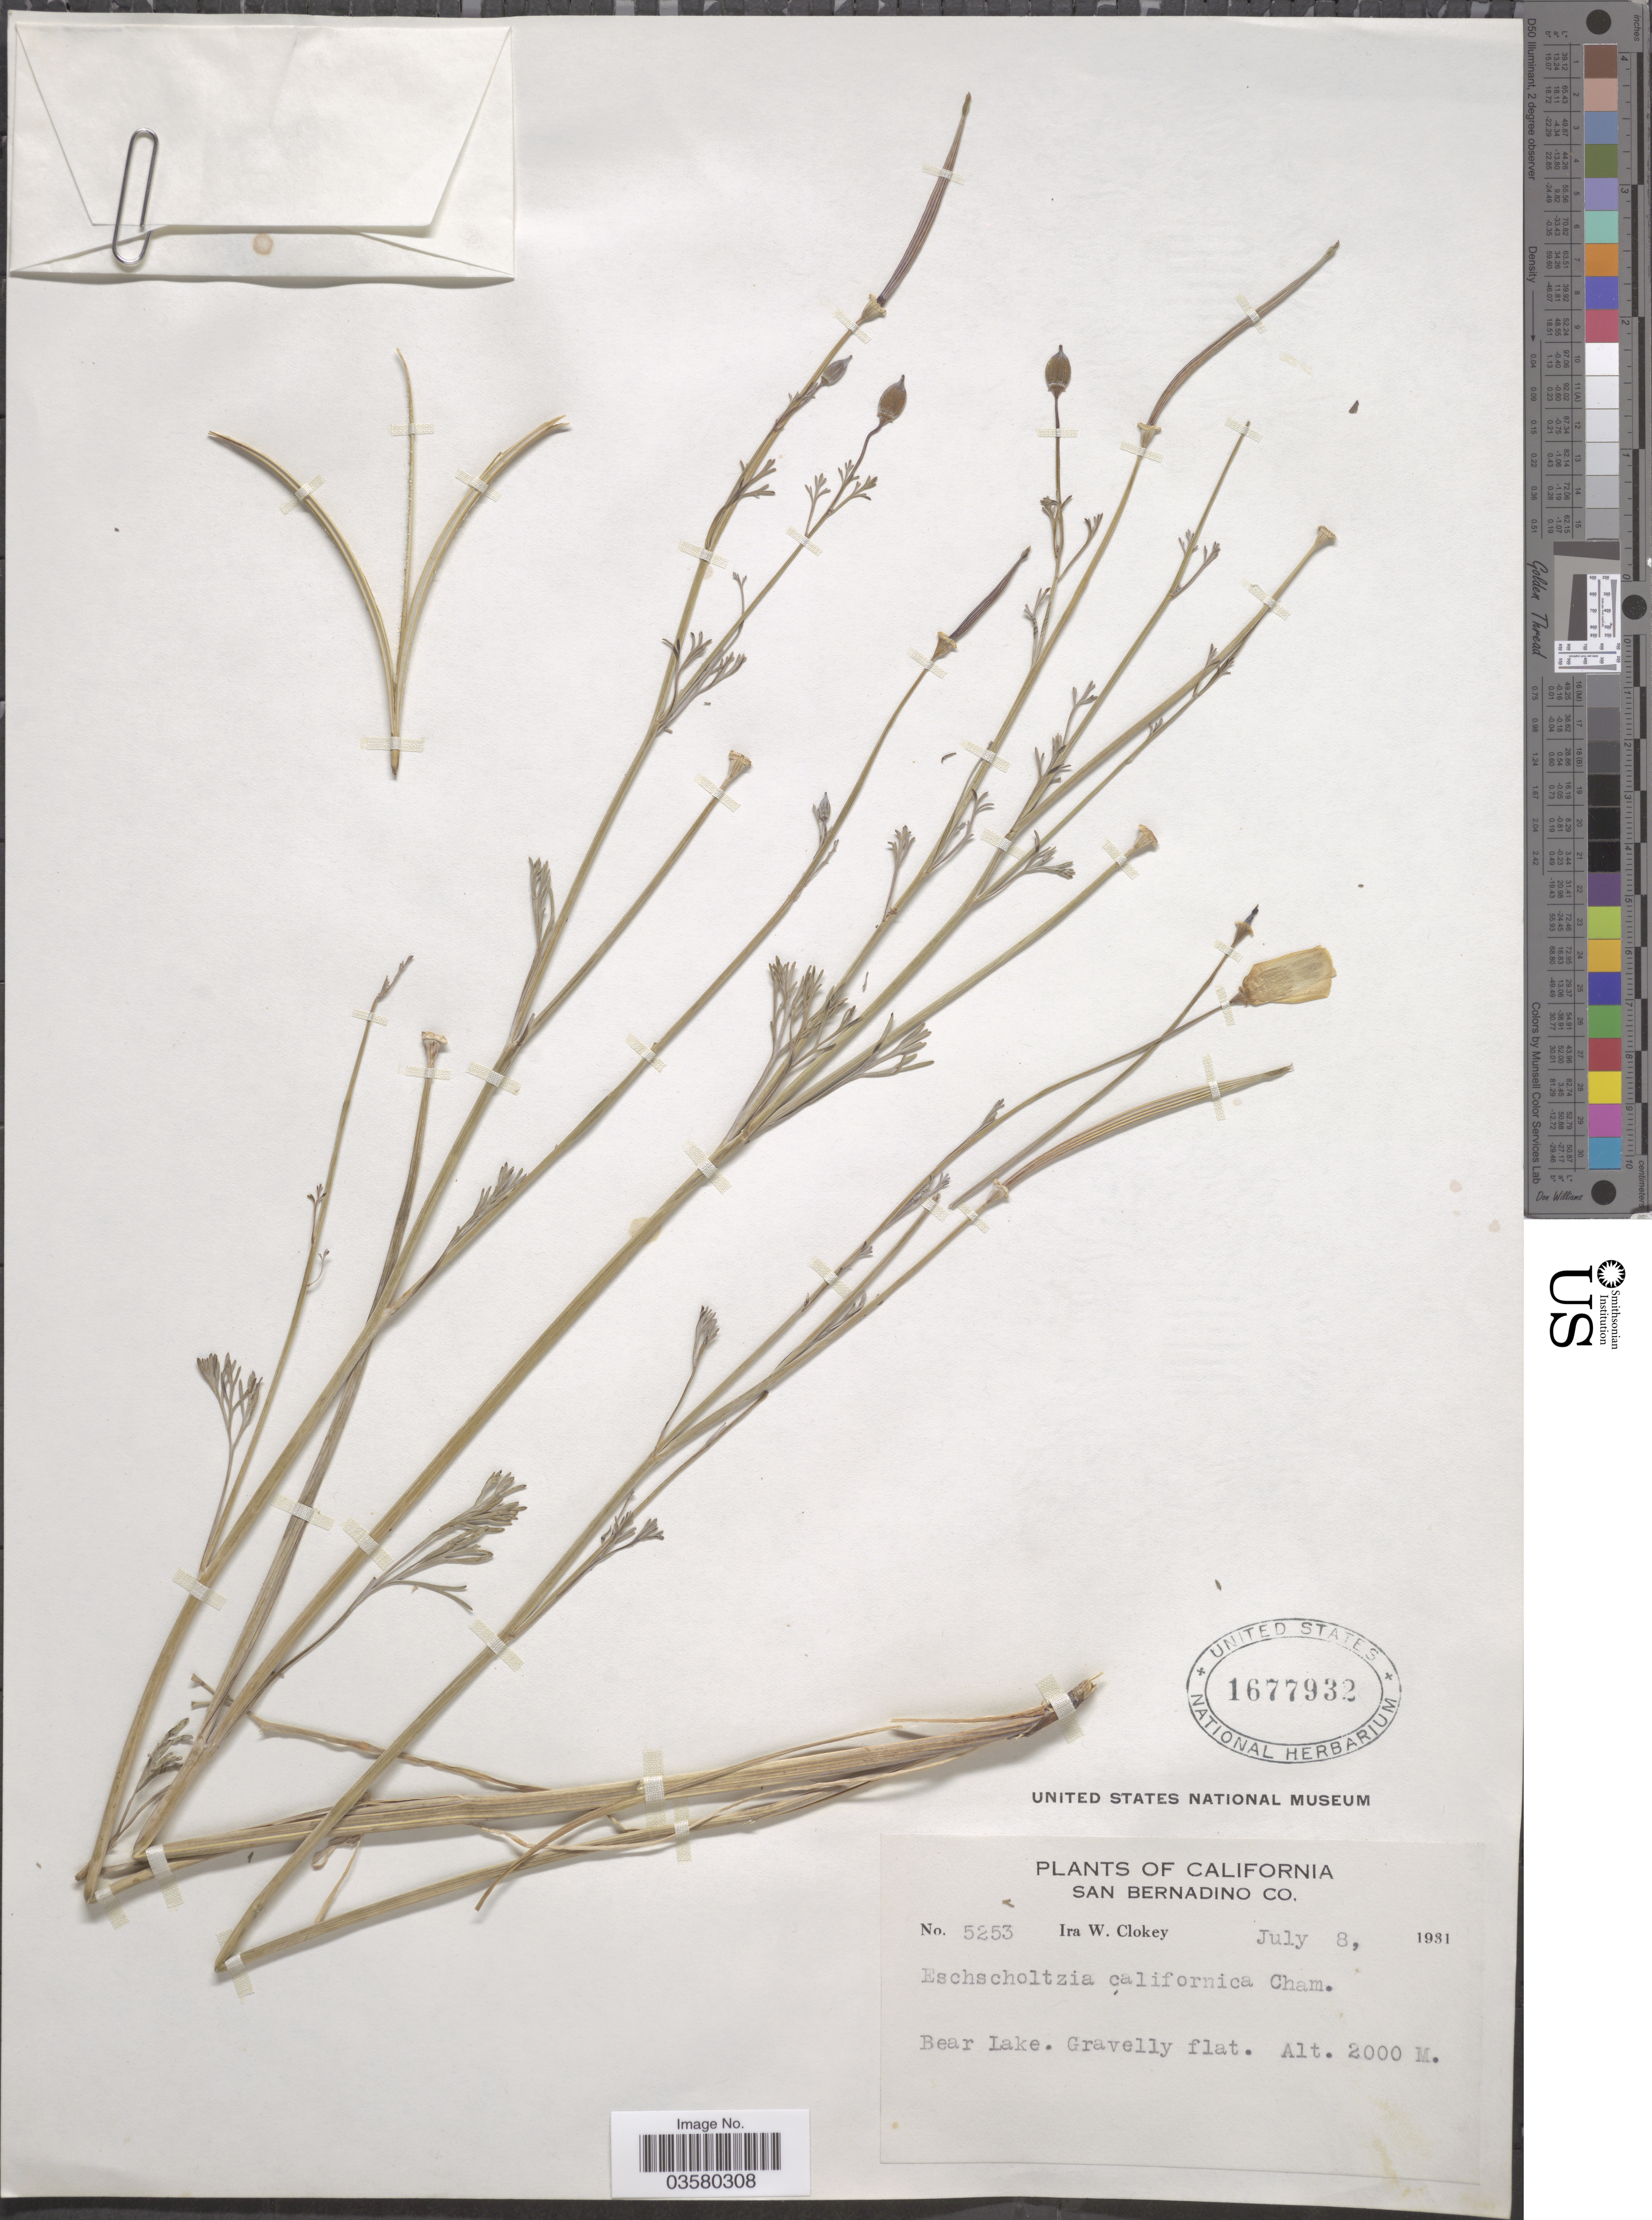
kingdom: Plantae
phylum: Tracheophyta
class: Magnoliopsida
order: Ranunculales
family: Papaveraceae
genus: Eschscholzia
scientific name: Eschscholzia californica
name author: Cham.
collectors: I. W. Clokey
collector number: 5253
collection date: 1931-07-08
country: United States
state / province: California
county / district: San Bernardino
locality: San Bernardino Co. Bear Lake.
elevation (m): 2000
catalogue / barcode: US 1677932